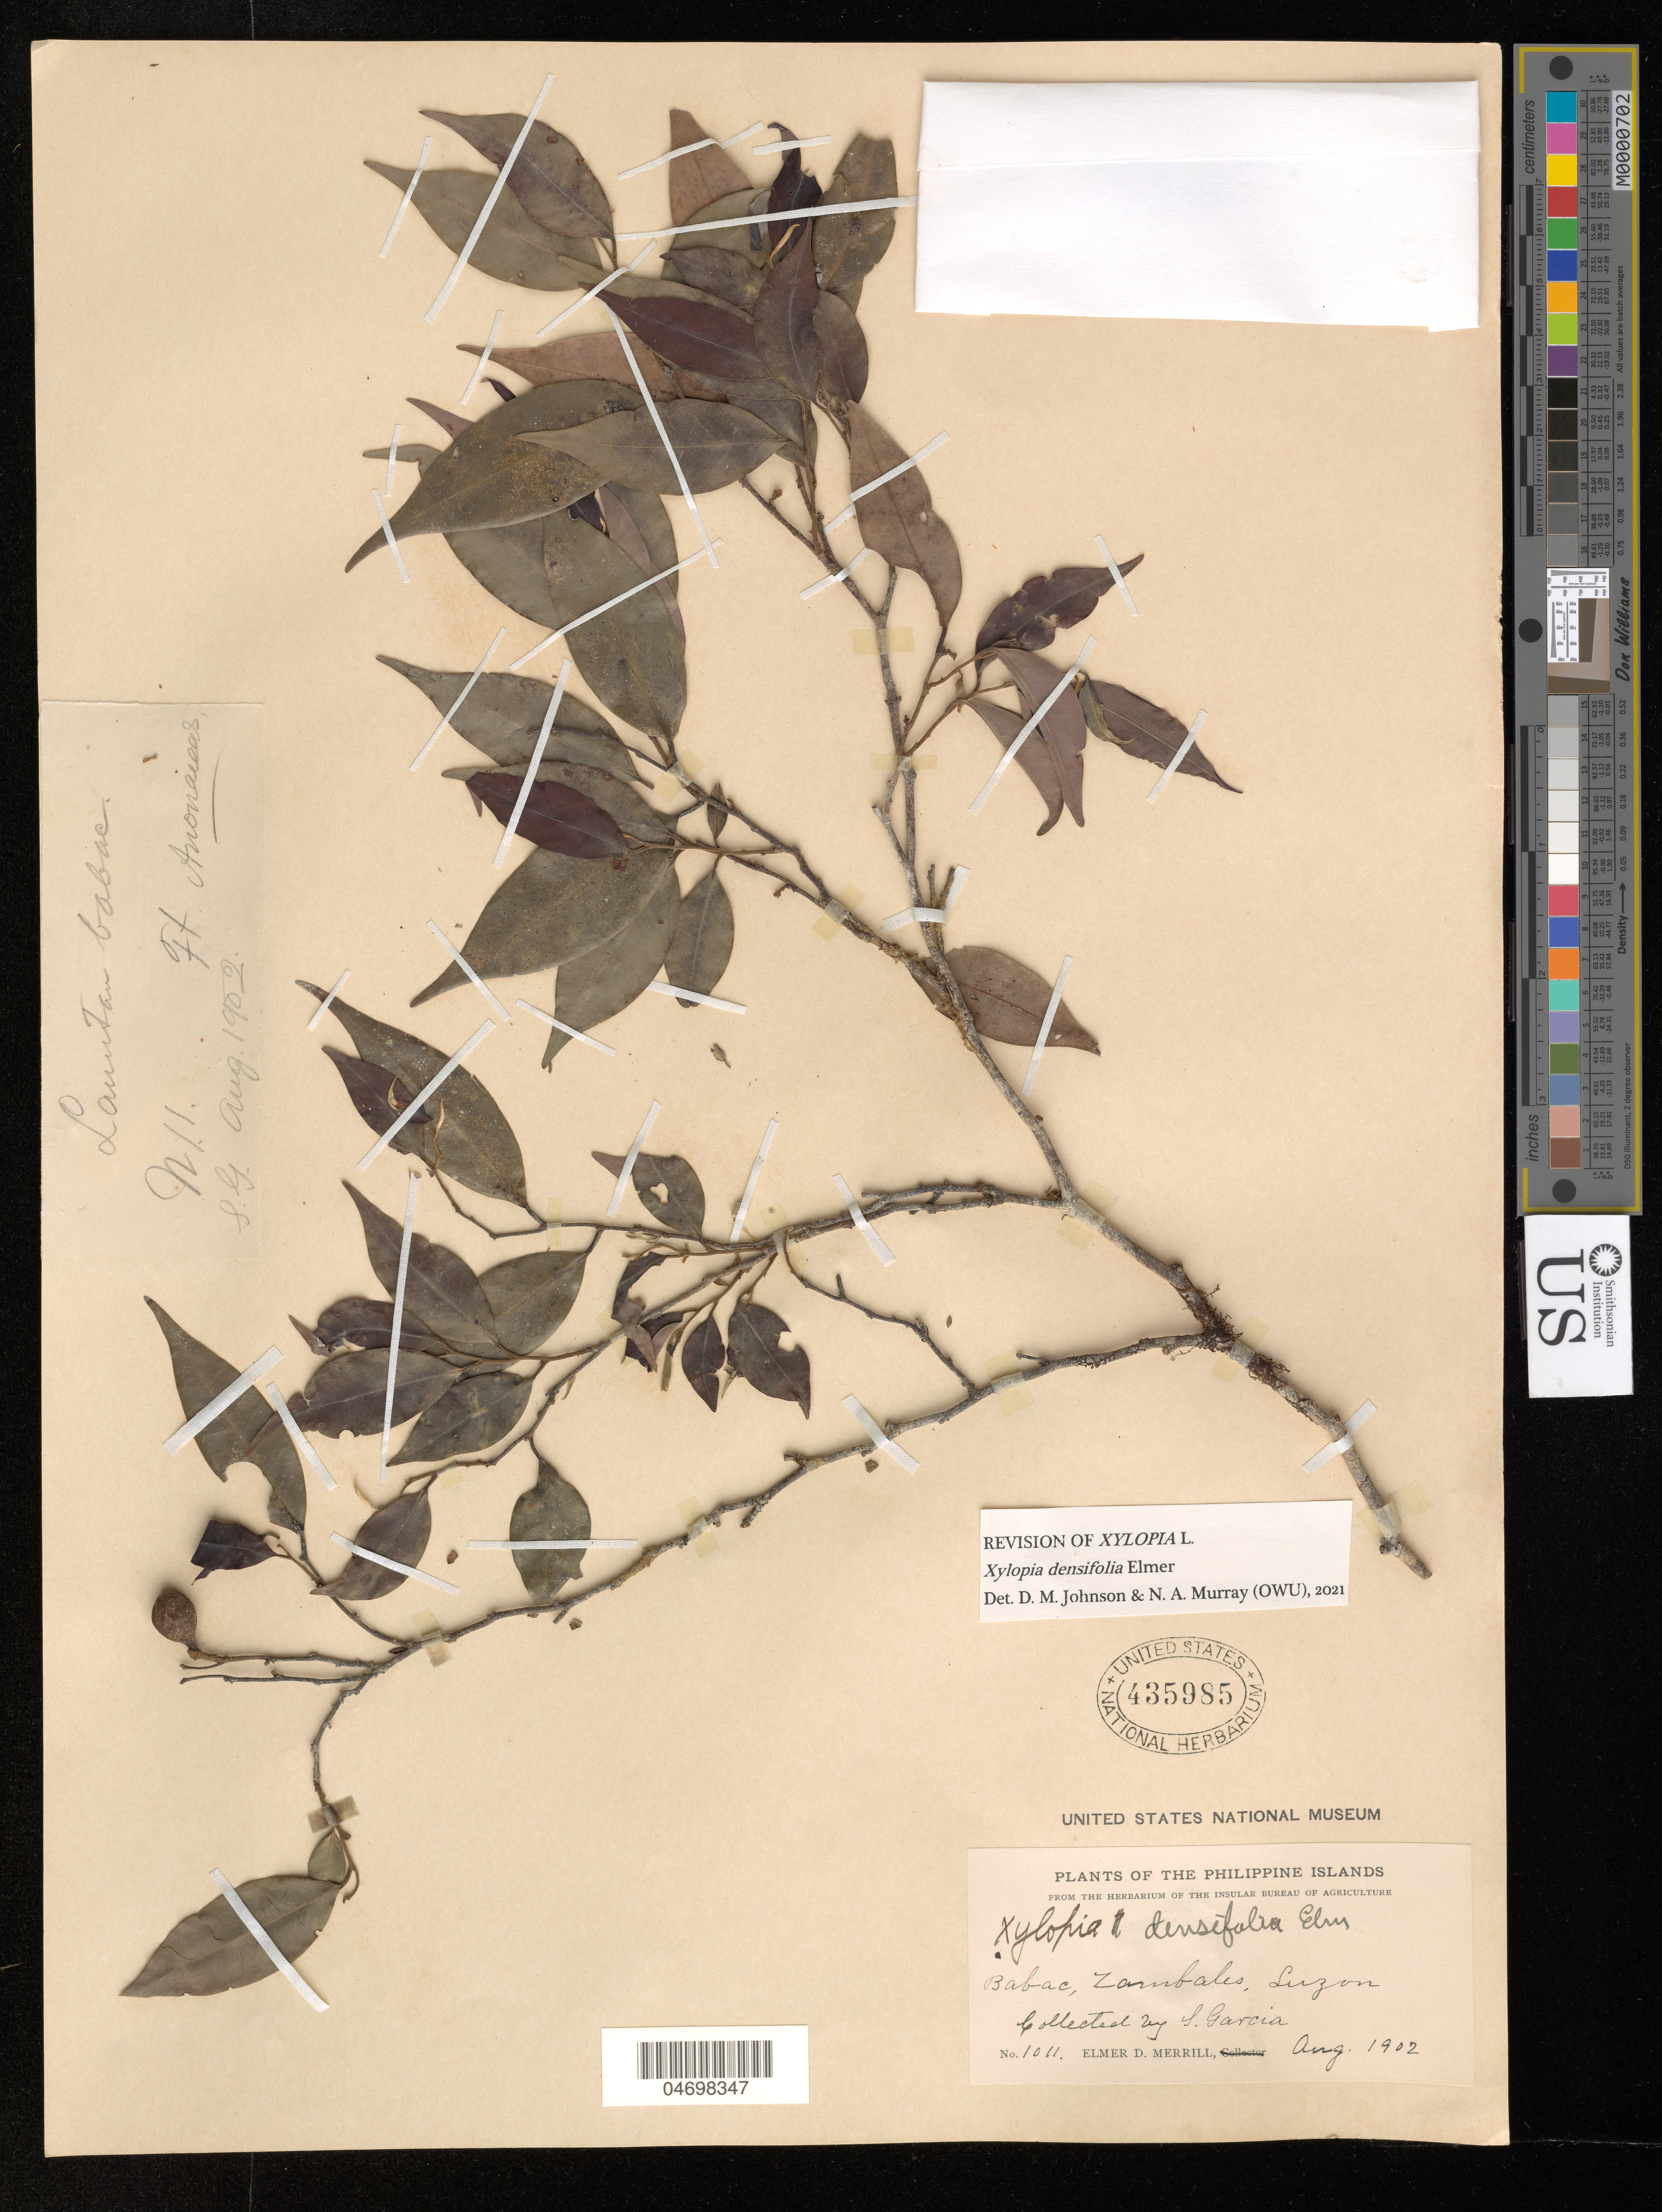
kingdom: Plantae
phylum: Tracheophyta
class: Magnoliopsida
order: Magnoliales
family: Annonaceae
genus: Xylopia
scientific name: Xylopia densifolia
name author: Elmer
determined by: Johnson, D. M.; Murray, N. A.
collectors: E. D. Merrill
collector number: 1011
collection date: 1902-08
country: Philippines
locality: Balac, Principe, Luzon. Philipinne Islands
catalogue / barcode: US 435985